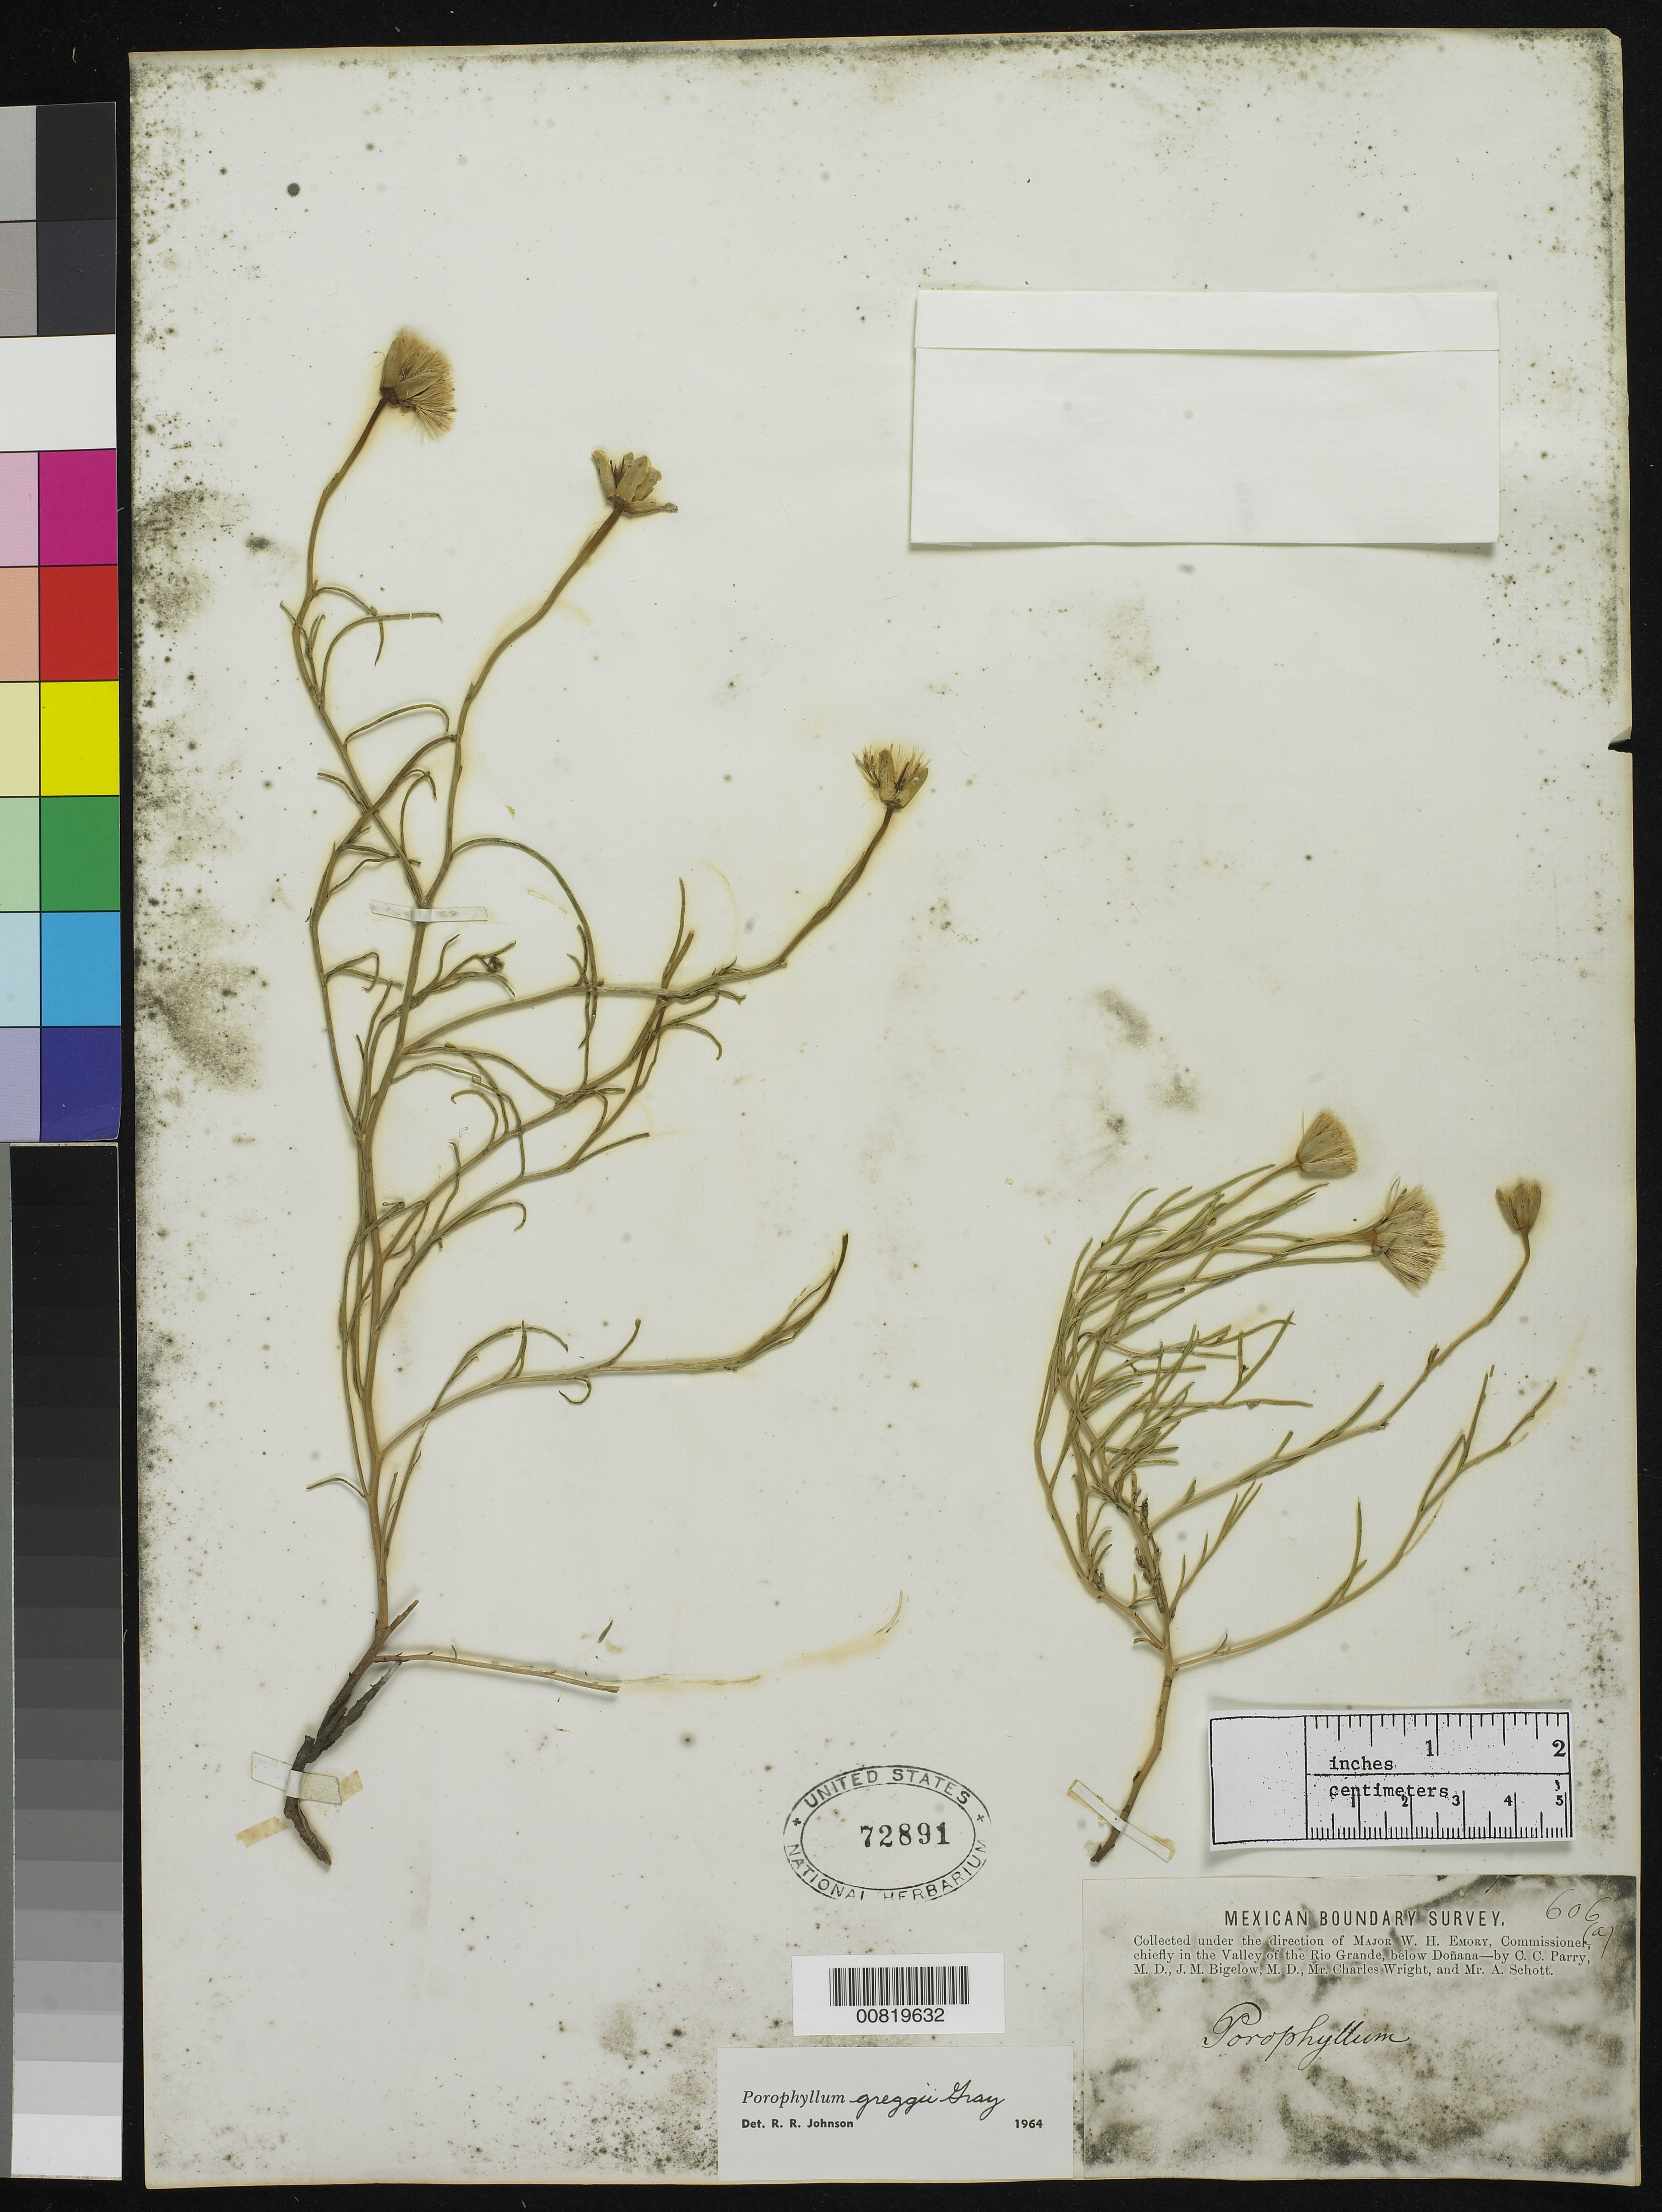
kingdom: Plantae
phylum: Tracheophyta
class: Magnoliopsida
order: Asterales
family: Asteraceae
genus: Porophyllum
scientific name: Porophyllum greggii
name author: A. Gray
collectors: C. C. Parry, J. M. Bigelow, C. Wright & A. C. V. Schott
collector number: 606a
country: United States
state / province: New Mexico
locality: Valley of the Rio Grande, below Doñana, New Mexico.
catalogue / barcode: US 72891